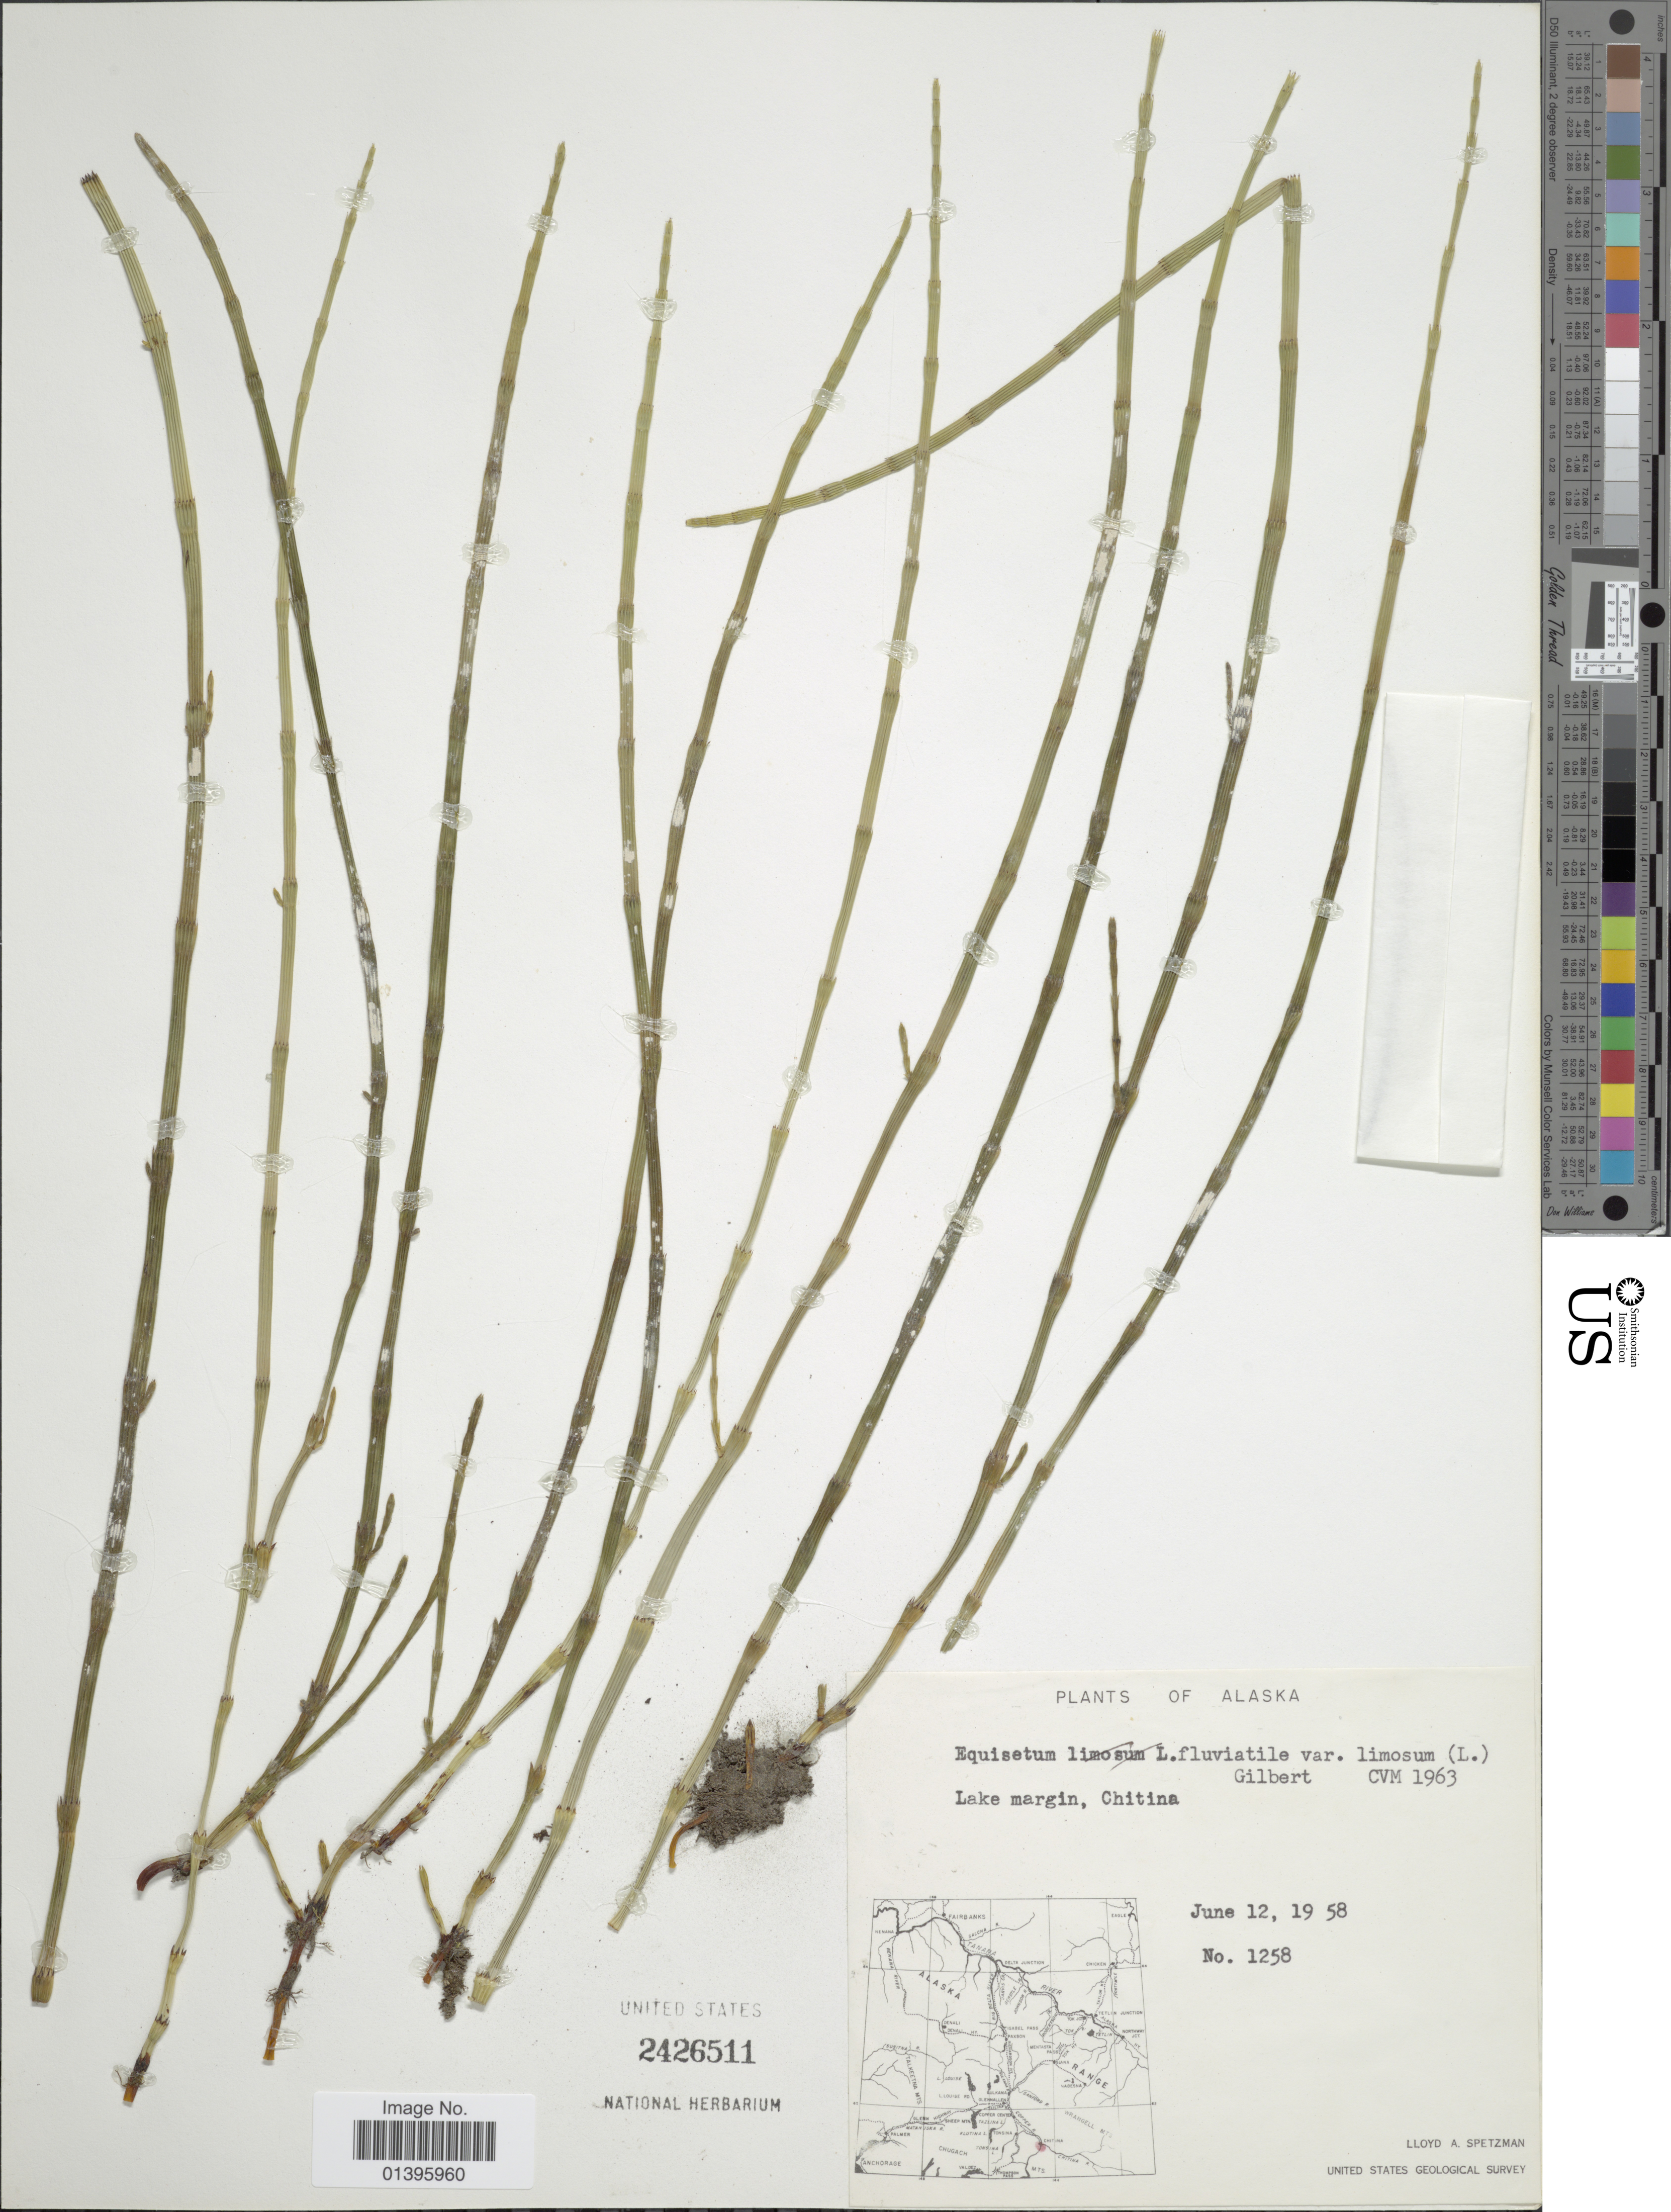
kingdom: Plantae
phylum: Tracheophyta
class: Polypodiopsida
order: Equisetales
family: Equisetaceae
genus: Equisetum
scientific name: Equisetum fluviatile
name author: L.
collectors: L. Spetzman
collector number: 1258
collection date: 1958-06-12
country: United States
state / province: Alaska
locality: Lake margin, Chitina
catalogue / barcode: US 2426511